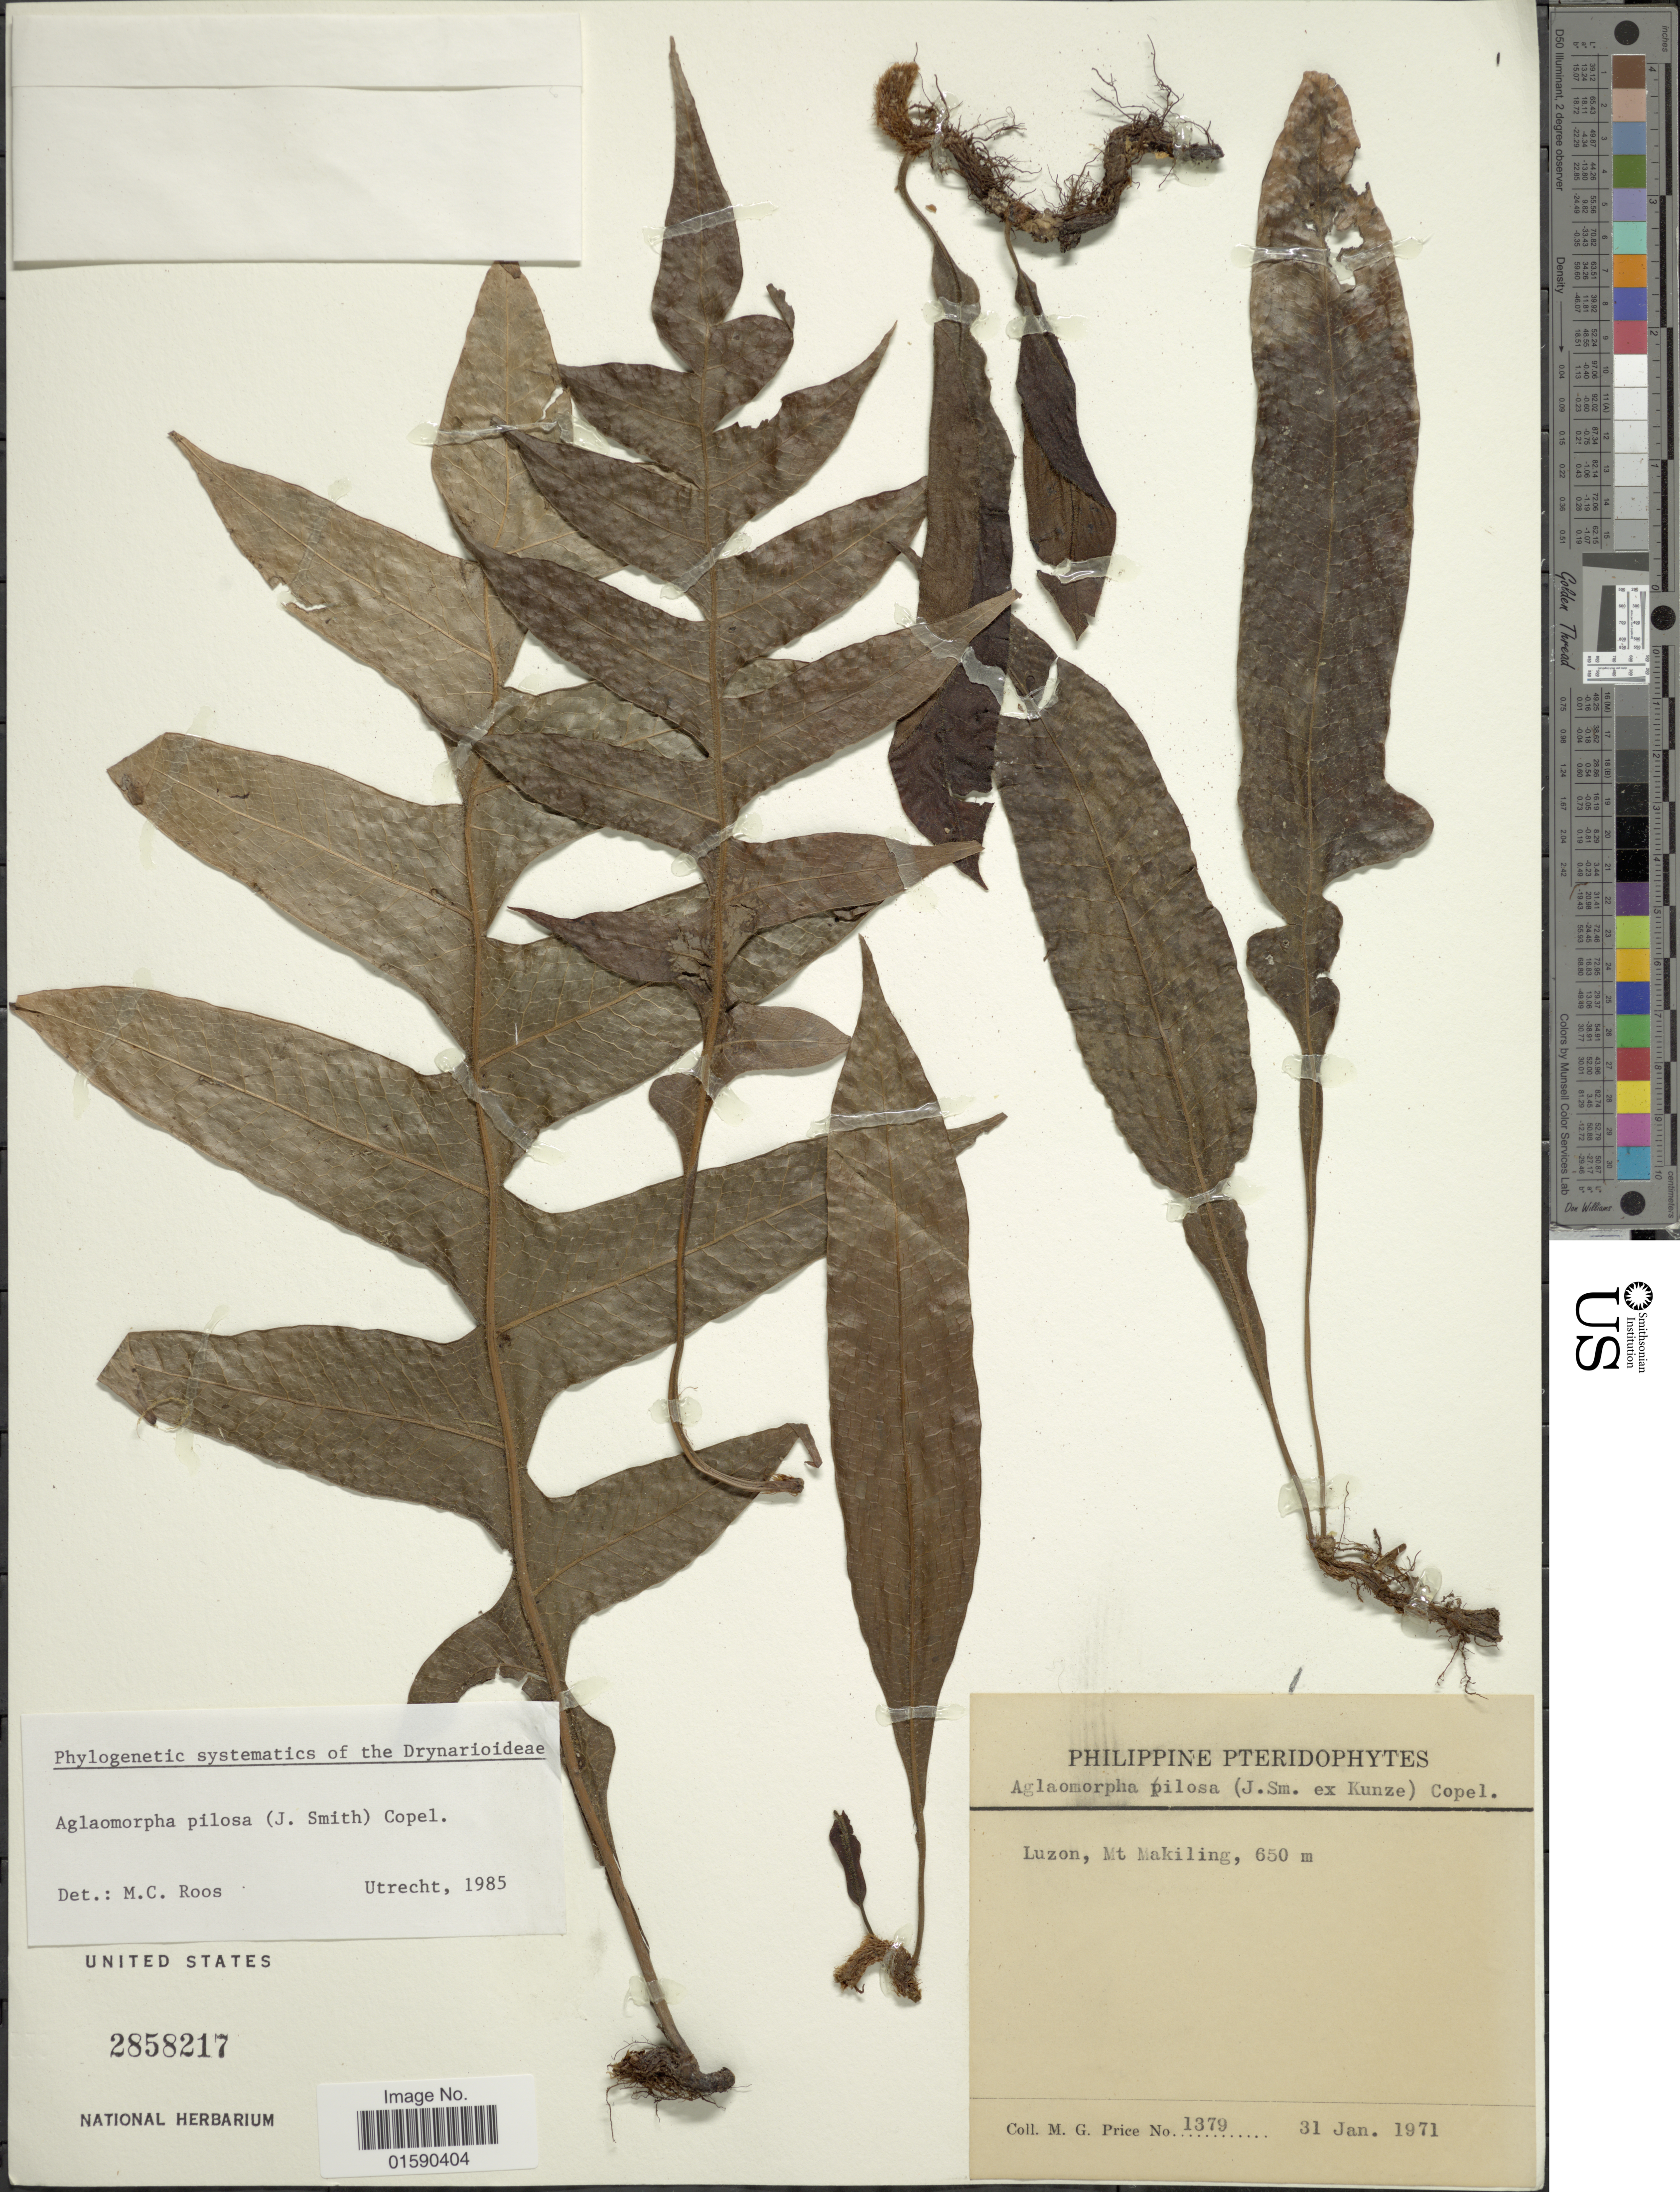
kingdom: Plantae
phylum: Tracheophyta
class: Polypodiopsida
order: Polypodiales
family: Polypodiaceae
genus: Aglaomorpha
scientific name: Aglaomorpha pilosa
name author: Copel.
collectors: M. G. Price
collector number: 1379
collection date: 1971-01-31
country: Philippines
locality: Luzon, Mt, Makiling.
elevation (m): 650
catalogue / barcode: US 2858217